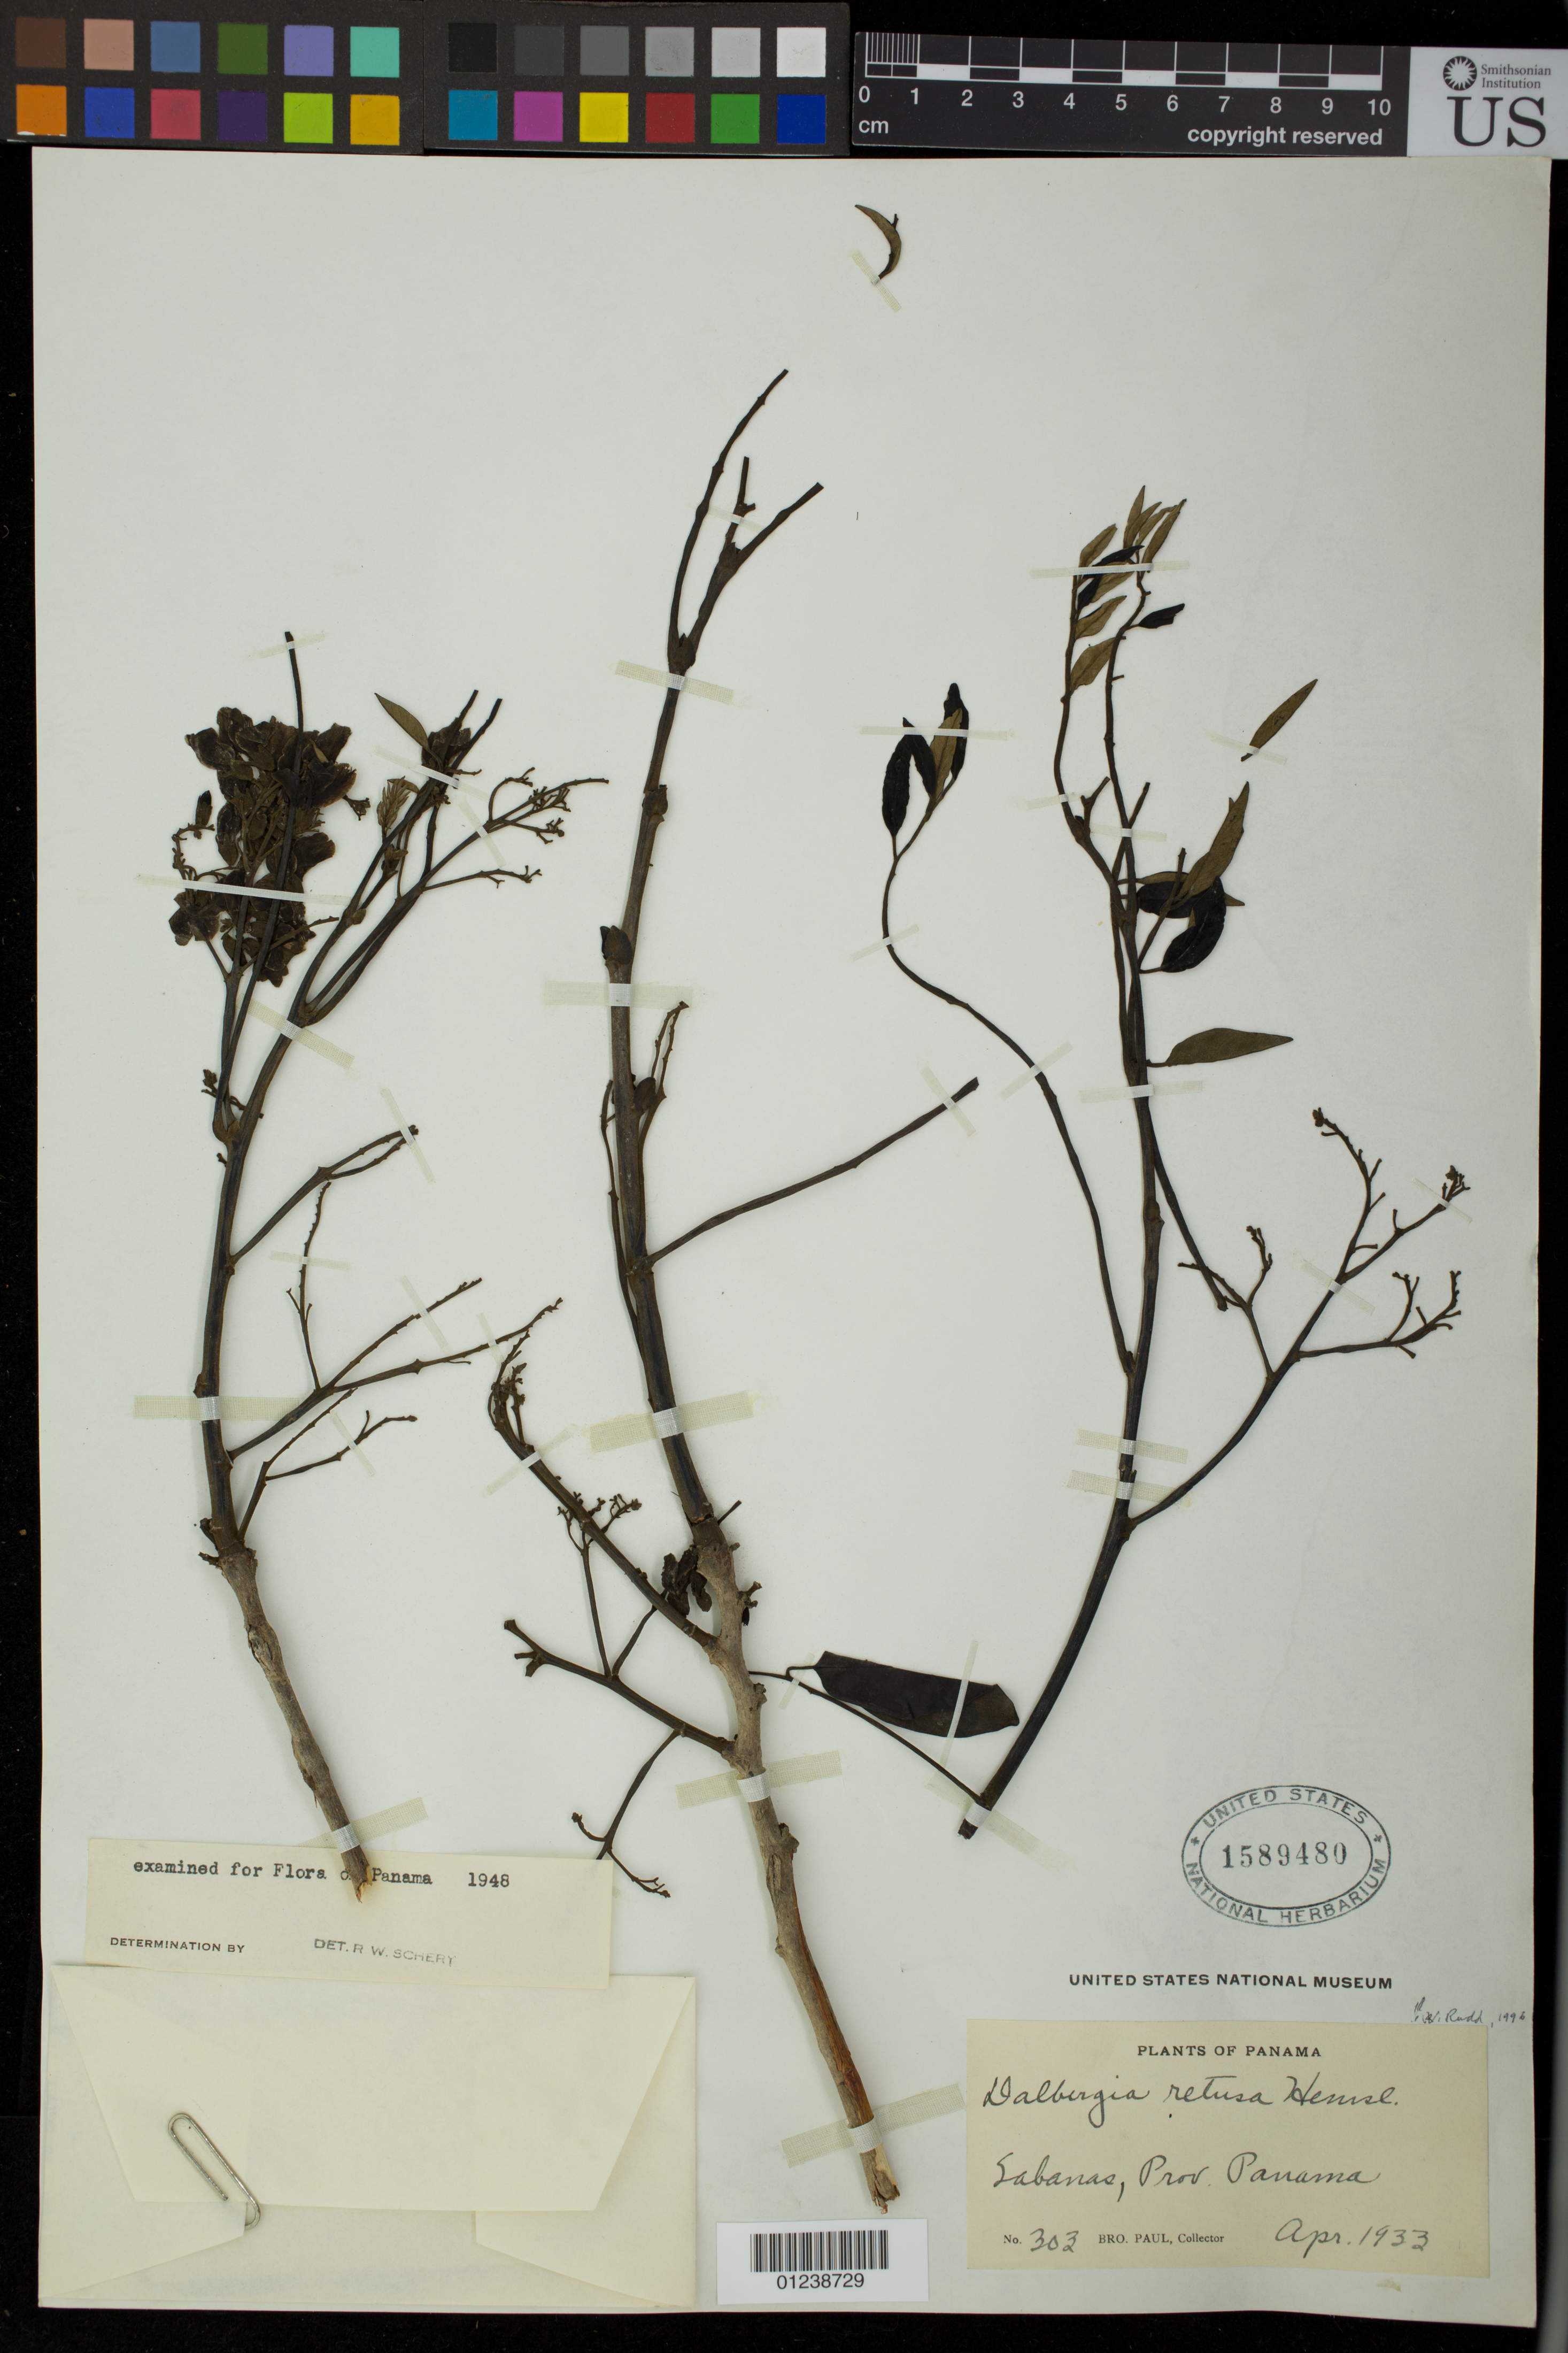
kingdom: Plantae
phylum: Tracheophyta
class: Magnoliopsida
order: Fabales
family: Fabaceae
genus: Dalbergia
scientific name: Dalbergia retusa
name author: Hemsl.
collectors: B. Paul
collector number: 303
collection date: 1933-04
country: Panama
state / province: Panamá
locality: Sabanas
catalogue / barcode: US 1589480